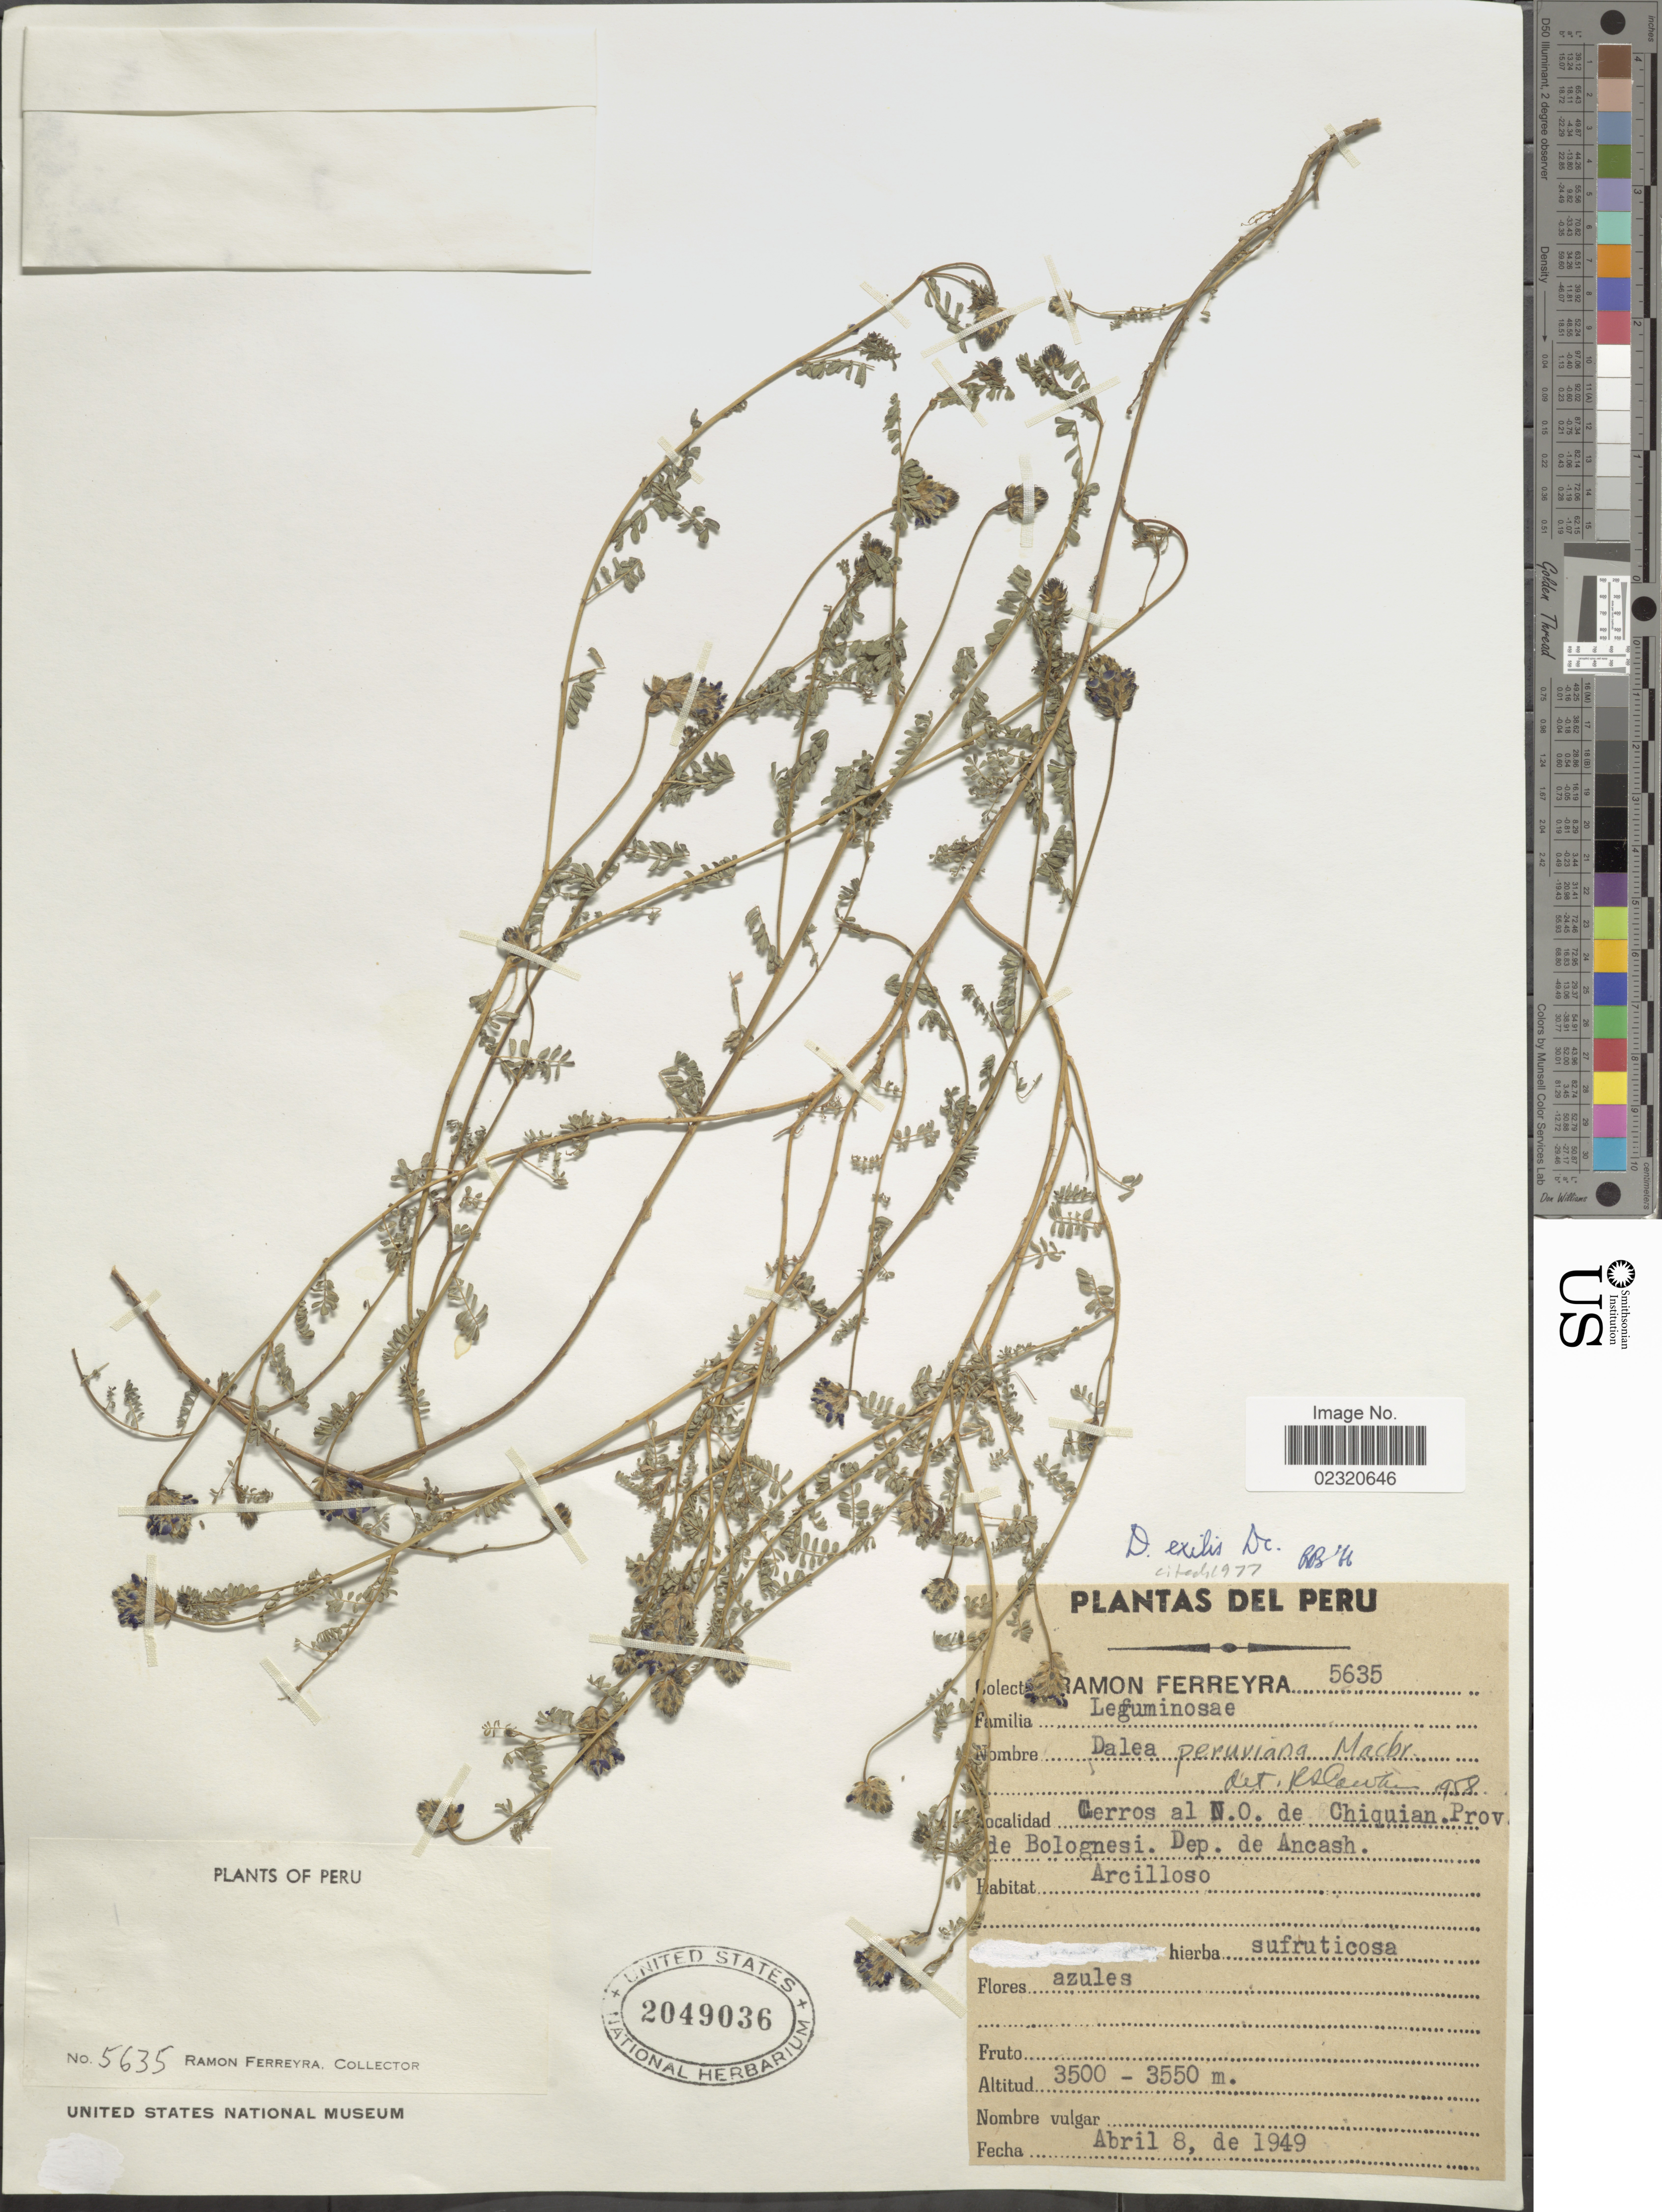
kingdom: Plantae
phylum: Tracheophyta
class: Magnoliopsida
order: Fabales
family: Fabaceae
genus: Dalea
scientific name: Dalea exilis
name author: DC.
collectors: R. A. Ferreyra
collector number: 5635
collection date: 1949-01-08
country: Peru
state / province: Ancash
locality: Cerros al N.O. de Chiquian, Prov. de Bolognesi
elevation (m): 3500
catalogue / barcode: US 2049036